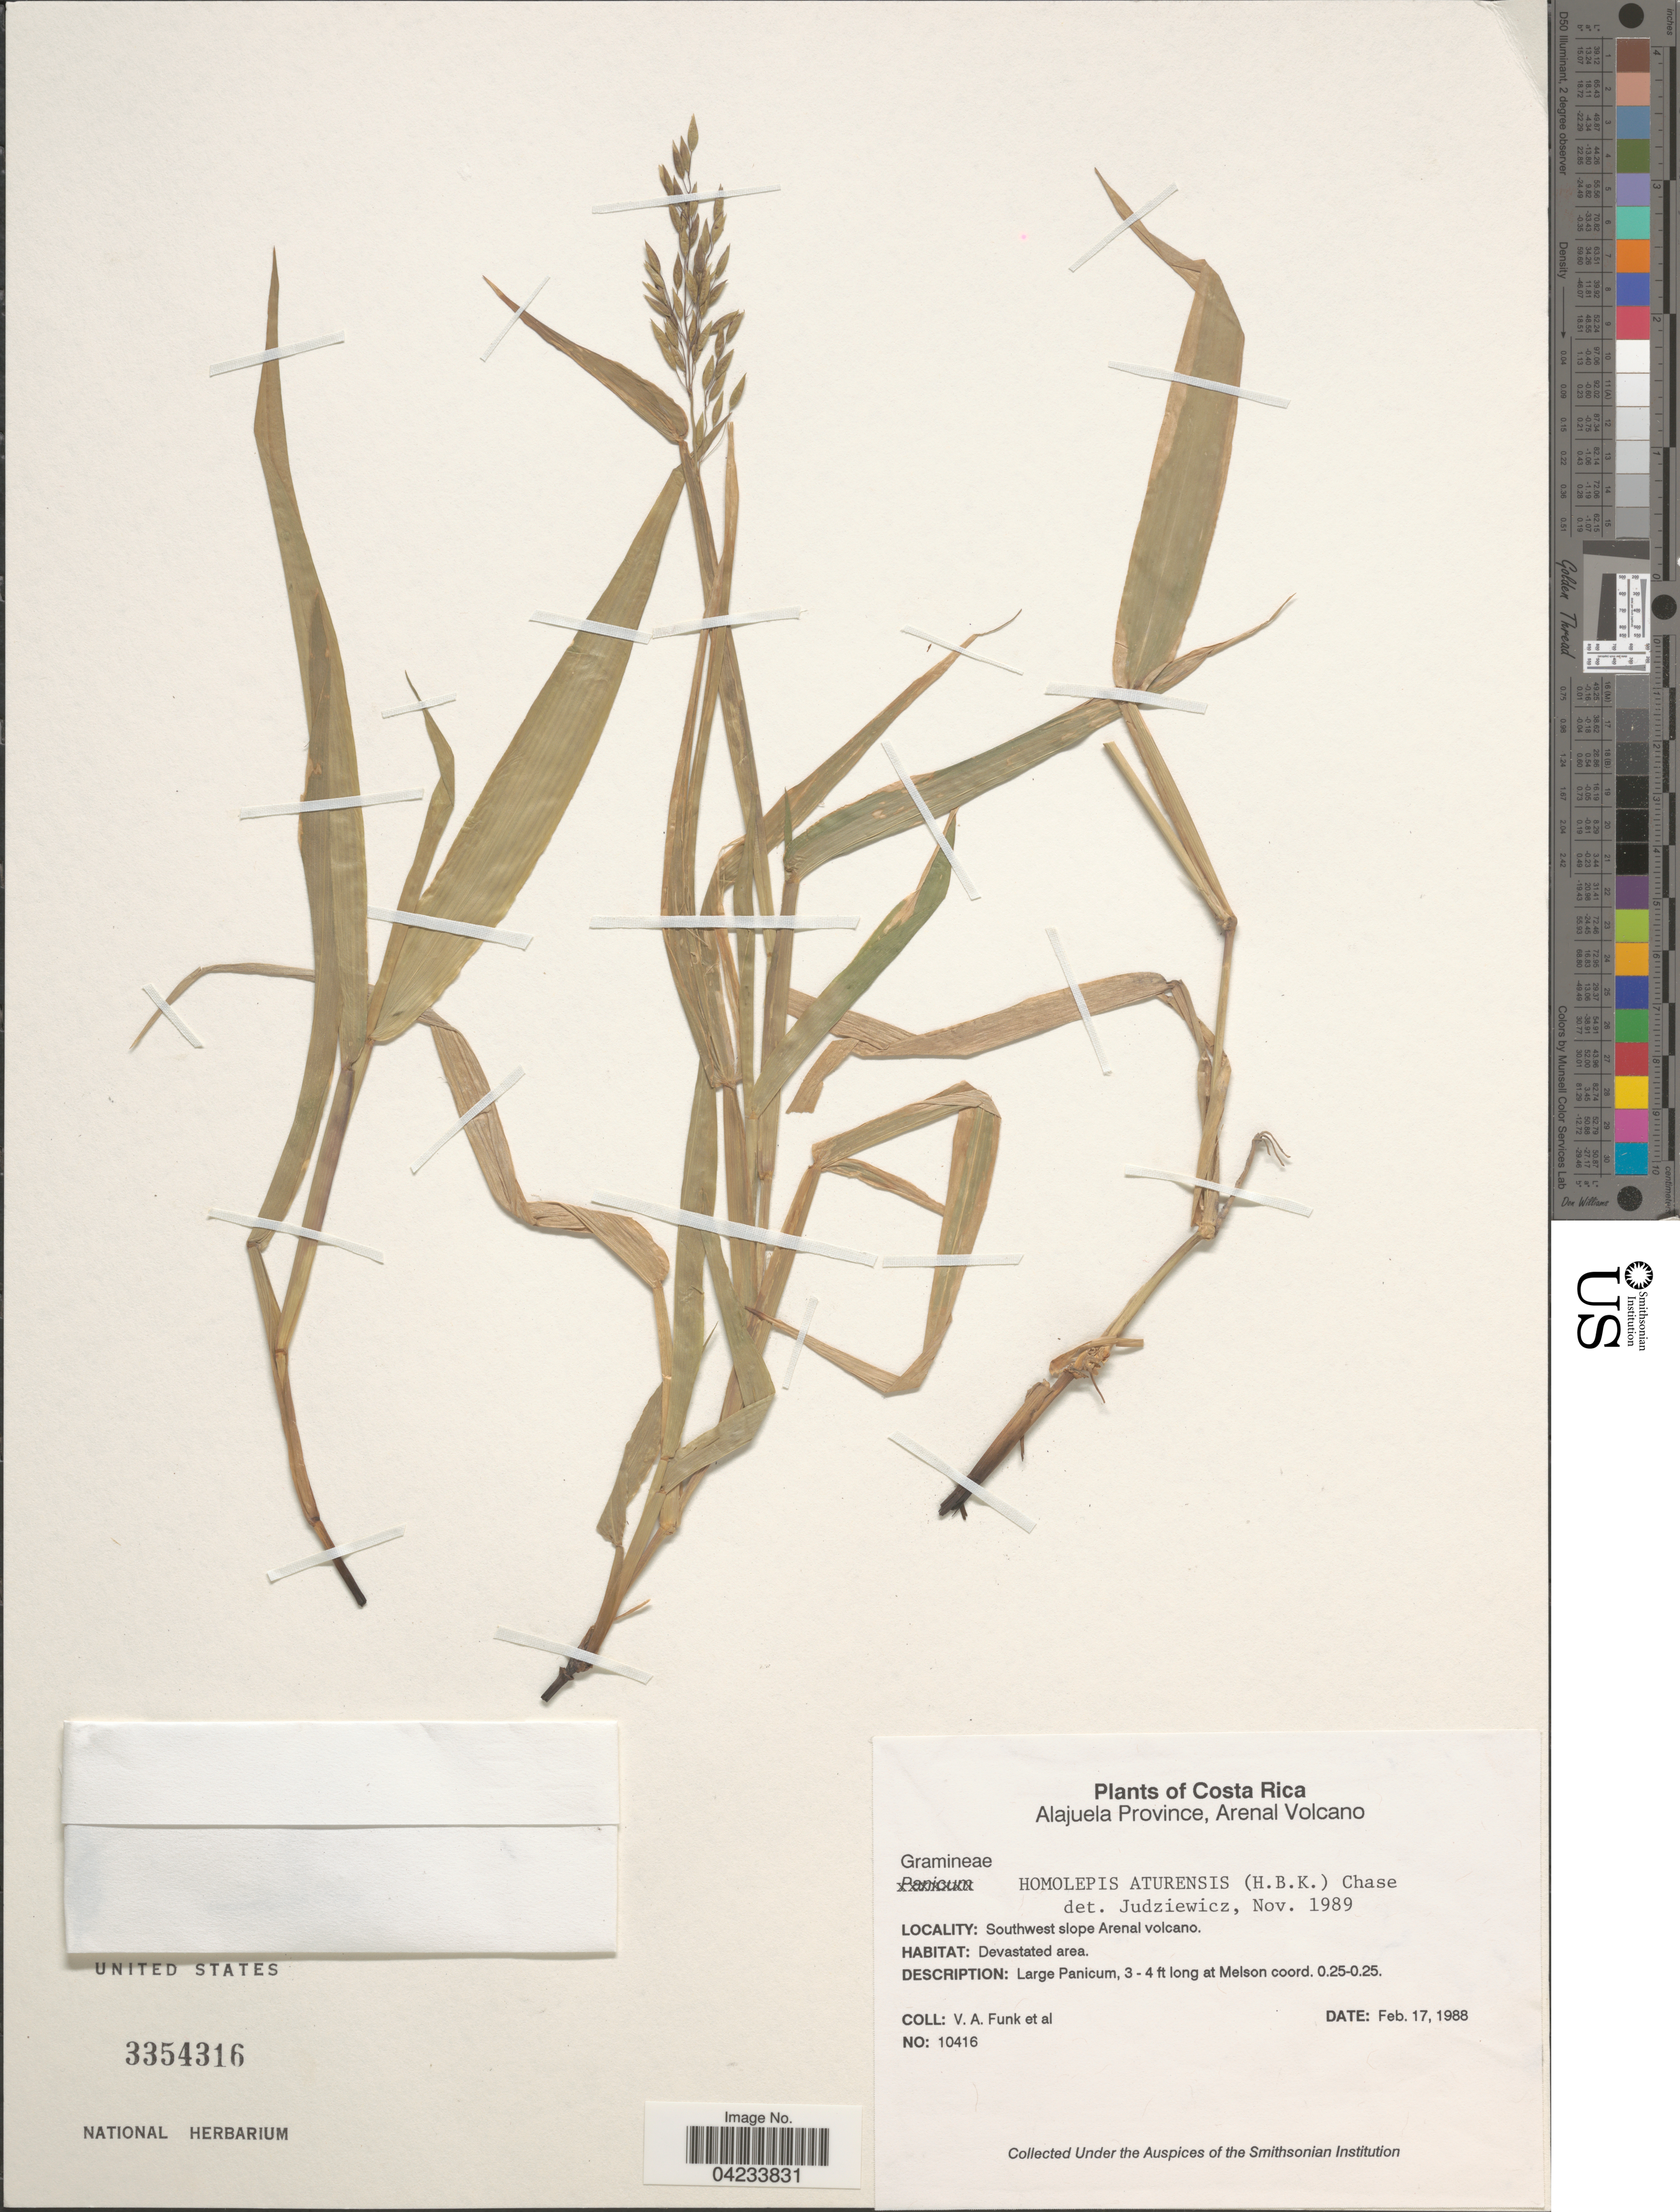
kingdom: Plantae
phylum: Tracheophyta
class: Liliopsida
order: Poales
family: Poaceae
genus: Homolepis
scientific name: Homolepis aturensis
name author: (Kunth) Chase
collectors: V. Funk & et al.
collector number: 10416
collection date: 1988-02-17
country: Costa Rica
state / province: Alajuela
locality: Alajuela Province, Arenal Volcano. Southwest slope Arenal volcano.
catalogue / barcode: US 3354316